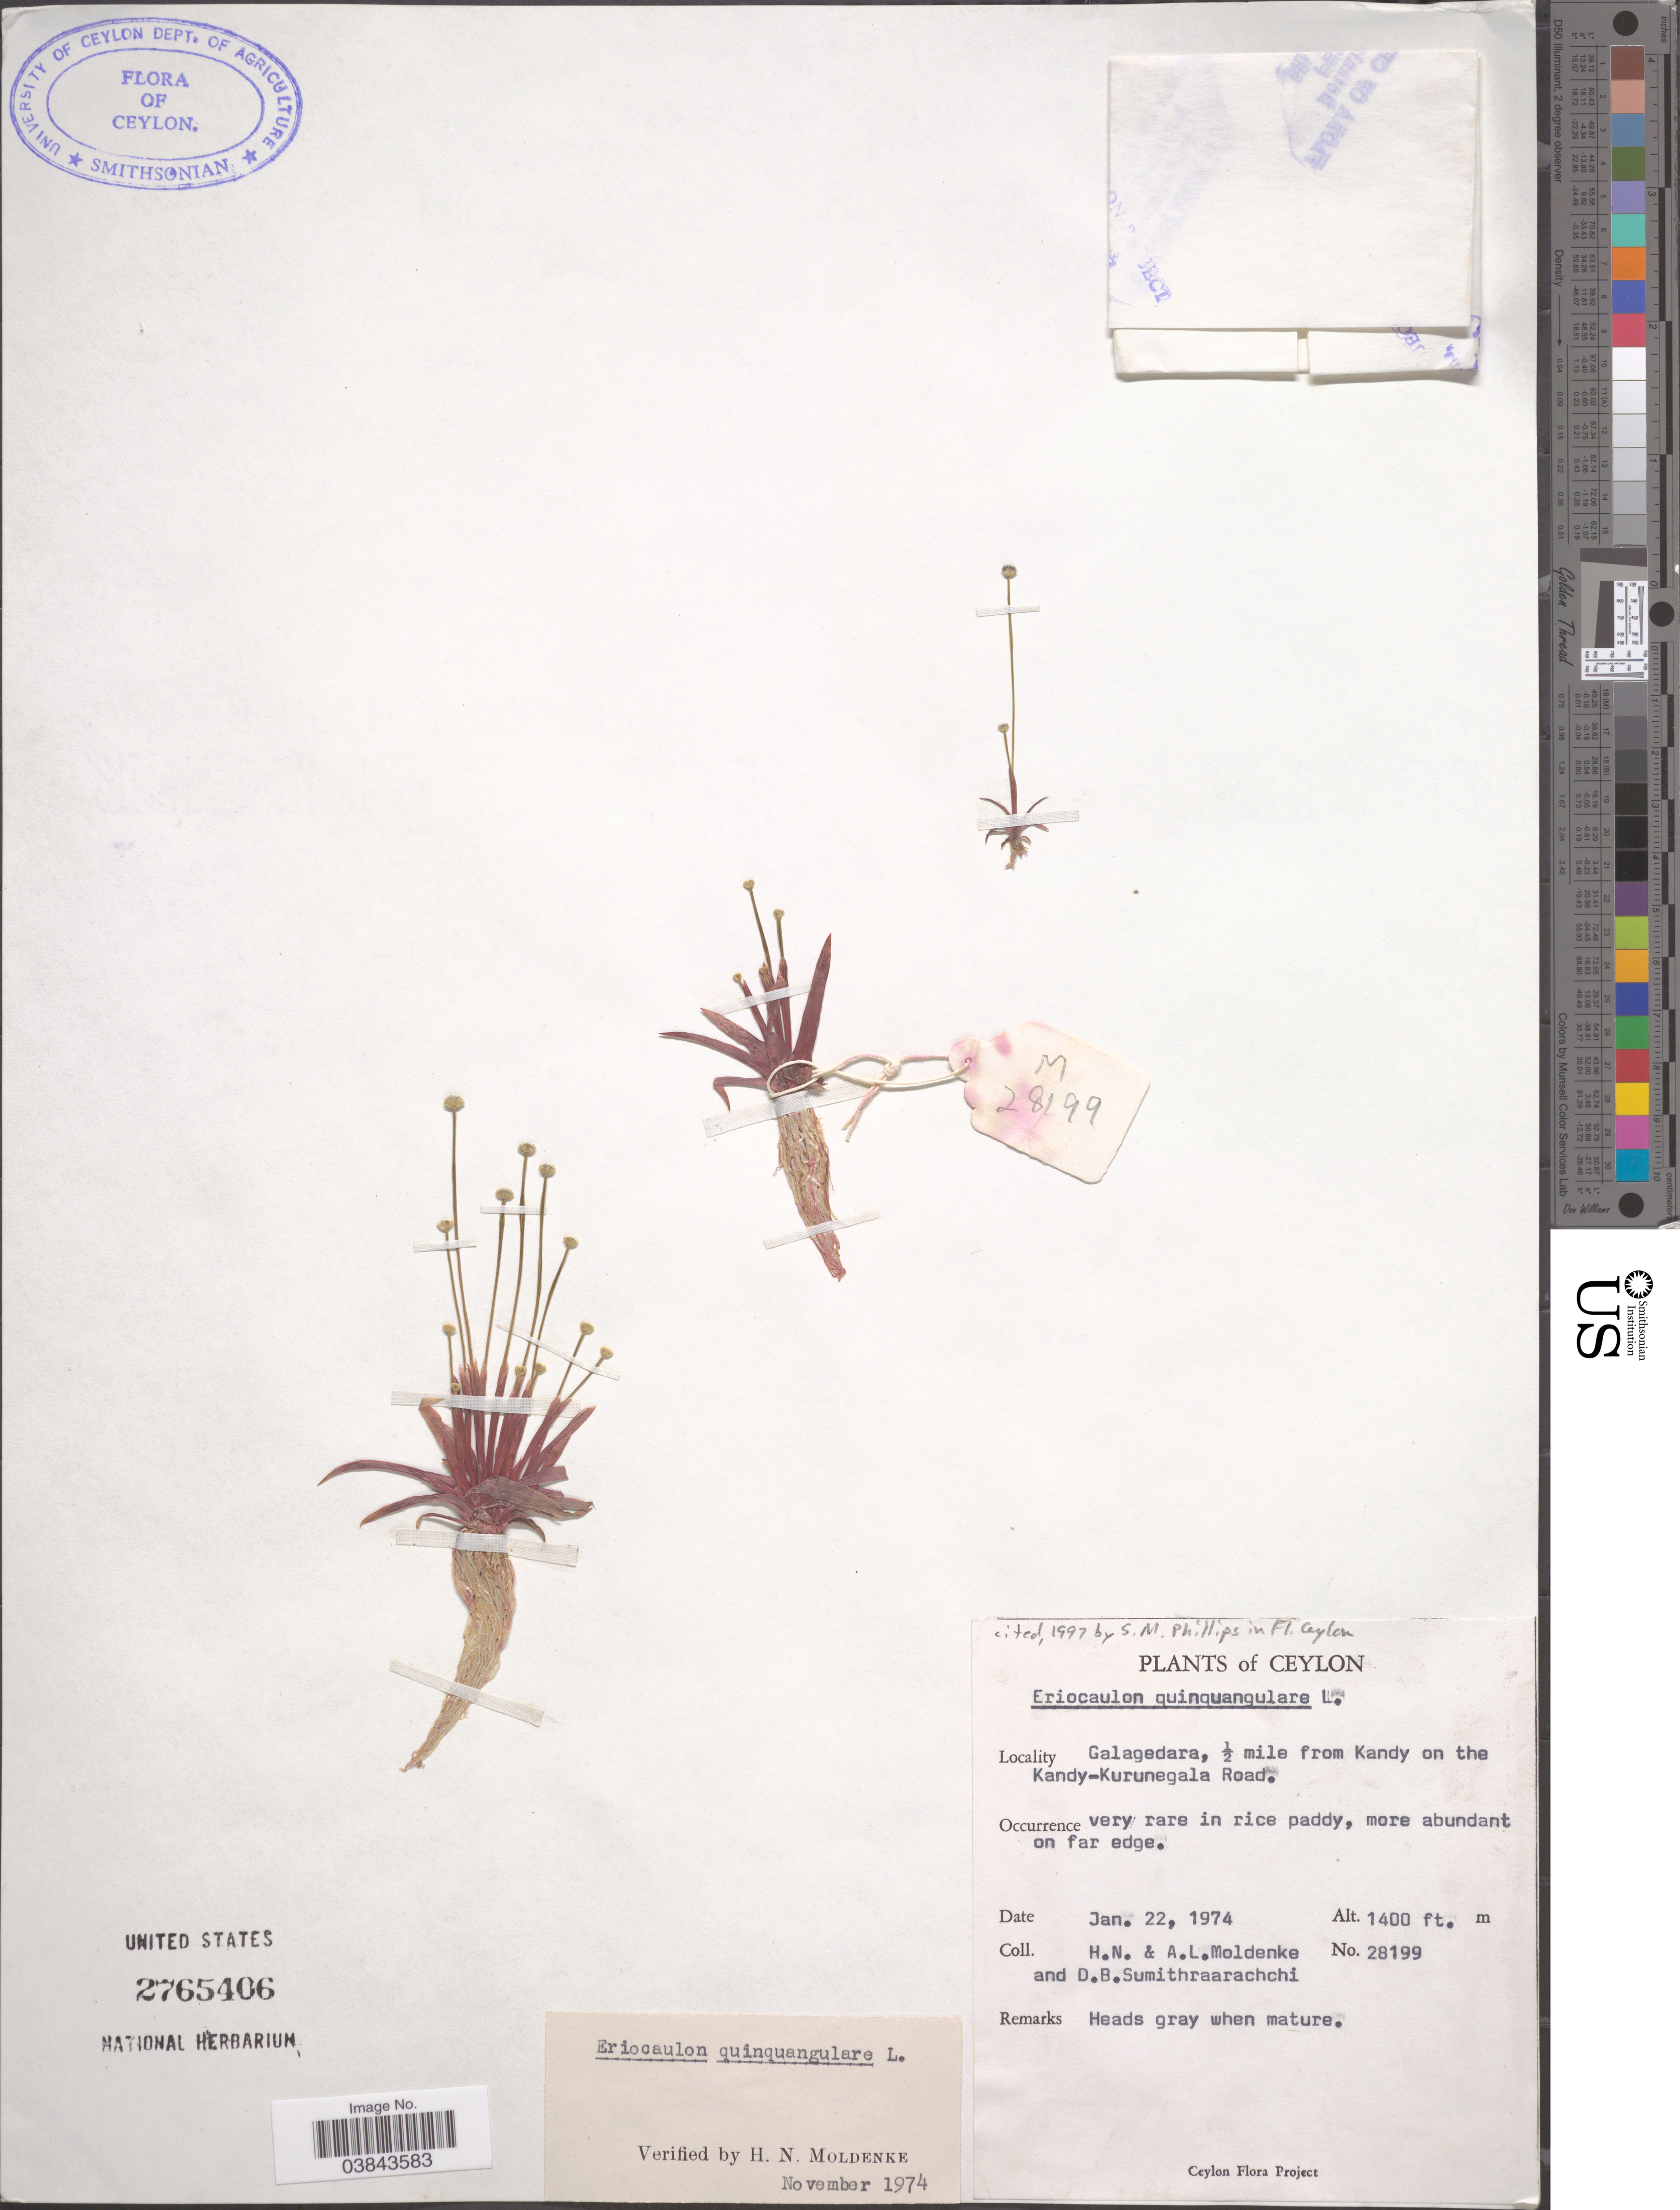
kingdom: Plantae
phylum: Tracheophyta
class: Liliopsida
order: Poales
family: Eriocaulaceae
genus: Eriocaulon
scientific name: Eriocaulon quinquangulare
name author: L.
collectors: H. N. Moldenke, A. L. Moldenke & D. B. Sumithraarachchi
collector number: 28199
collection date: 1974-01-22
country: Sri Lanka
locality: Ceylon. Galagedara, ½ mile from Kandy on the Kandy-Kurunegala Road.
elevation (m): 427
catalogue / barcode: US 2765406